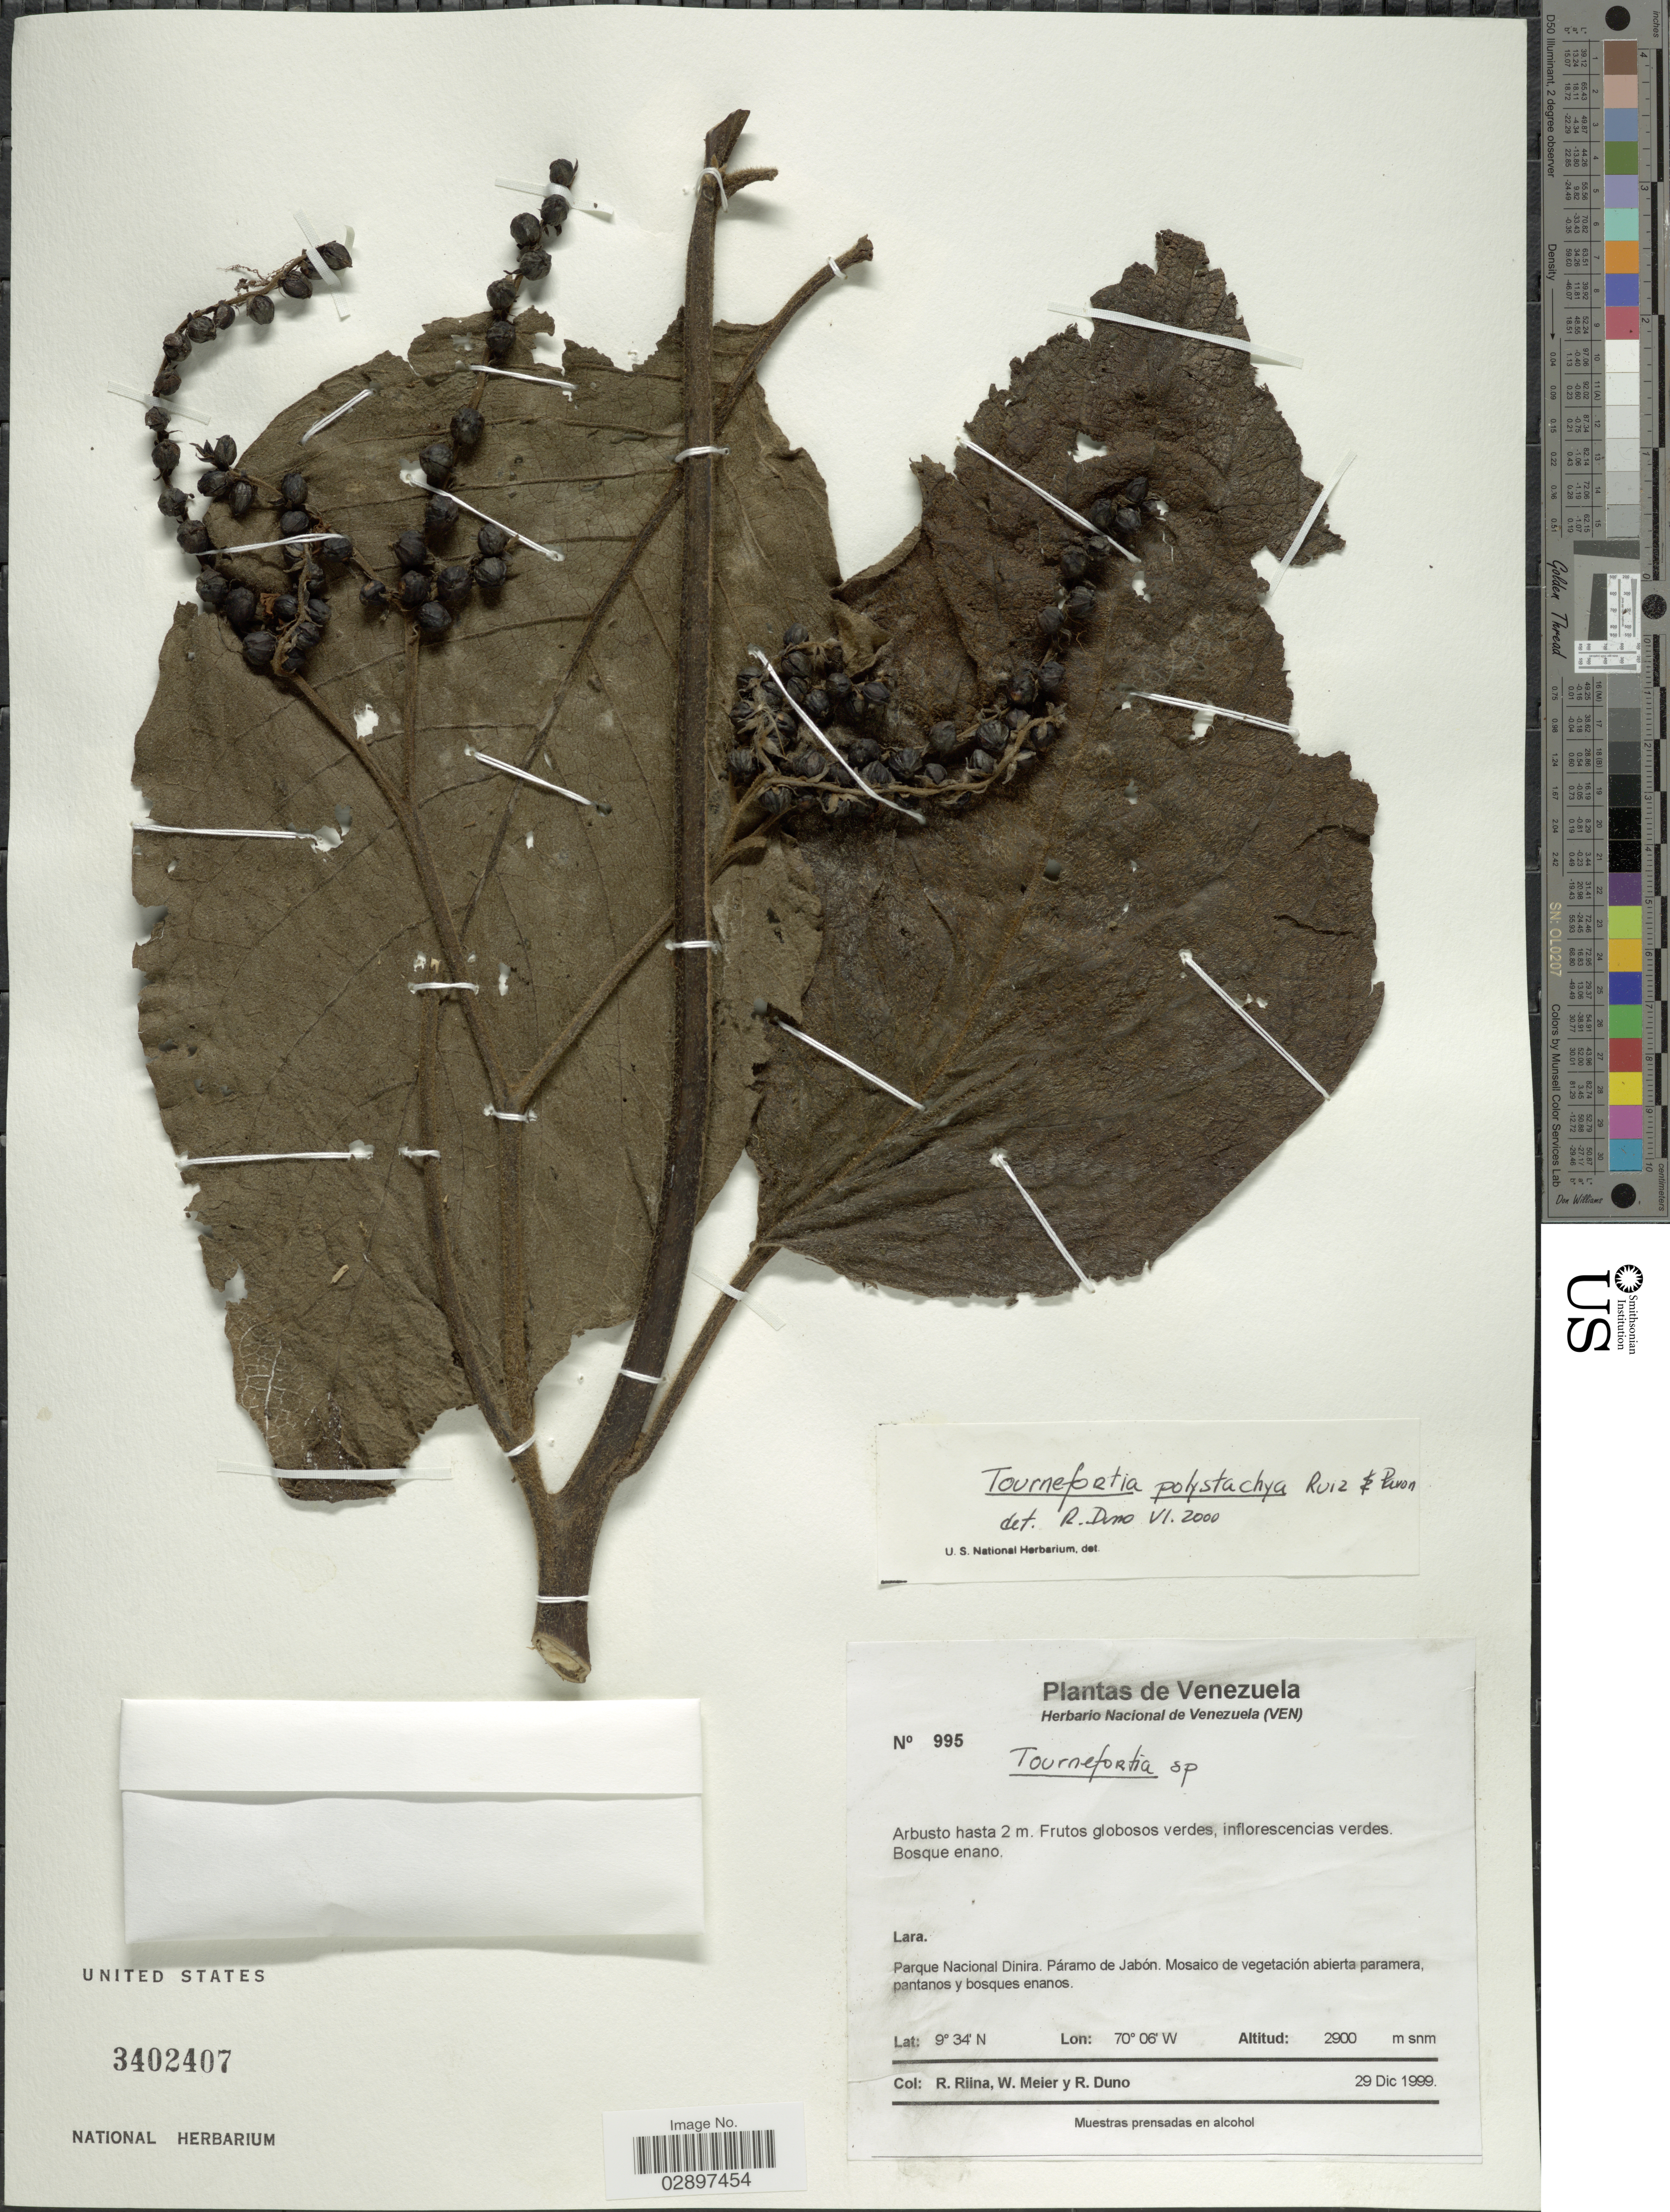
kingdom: Plantae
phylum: Tracheophyta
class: Magnoliopsida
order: Boraginales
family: Heliotropiaceae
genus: Tournefortia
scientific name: Tournefortia polystachya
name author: Ruiz & Pav.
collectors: R. Riina, W. Meier & R. Duno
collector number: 995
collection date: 1999-12-29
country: Venezuela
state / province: Lara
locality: Parque Nacional Dinira. Páramo de Jabón.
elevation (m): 2900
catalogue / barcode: US 3402407